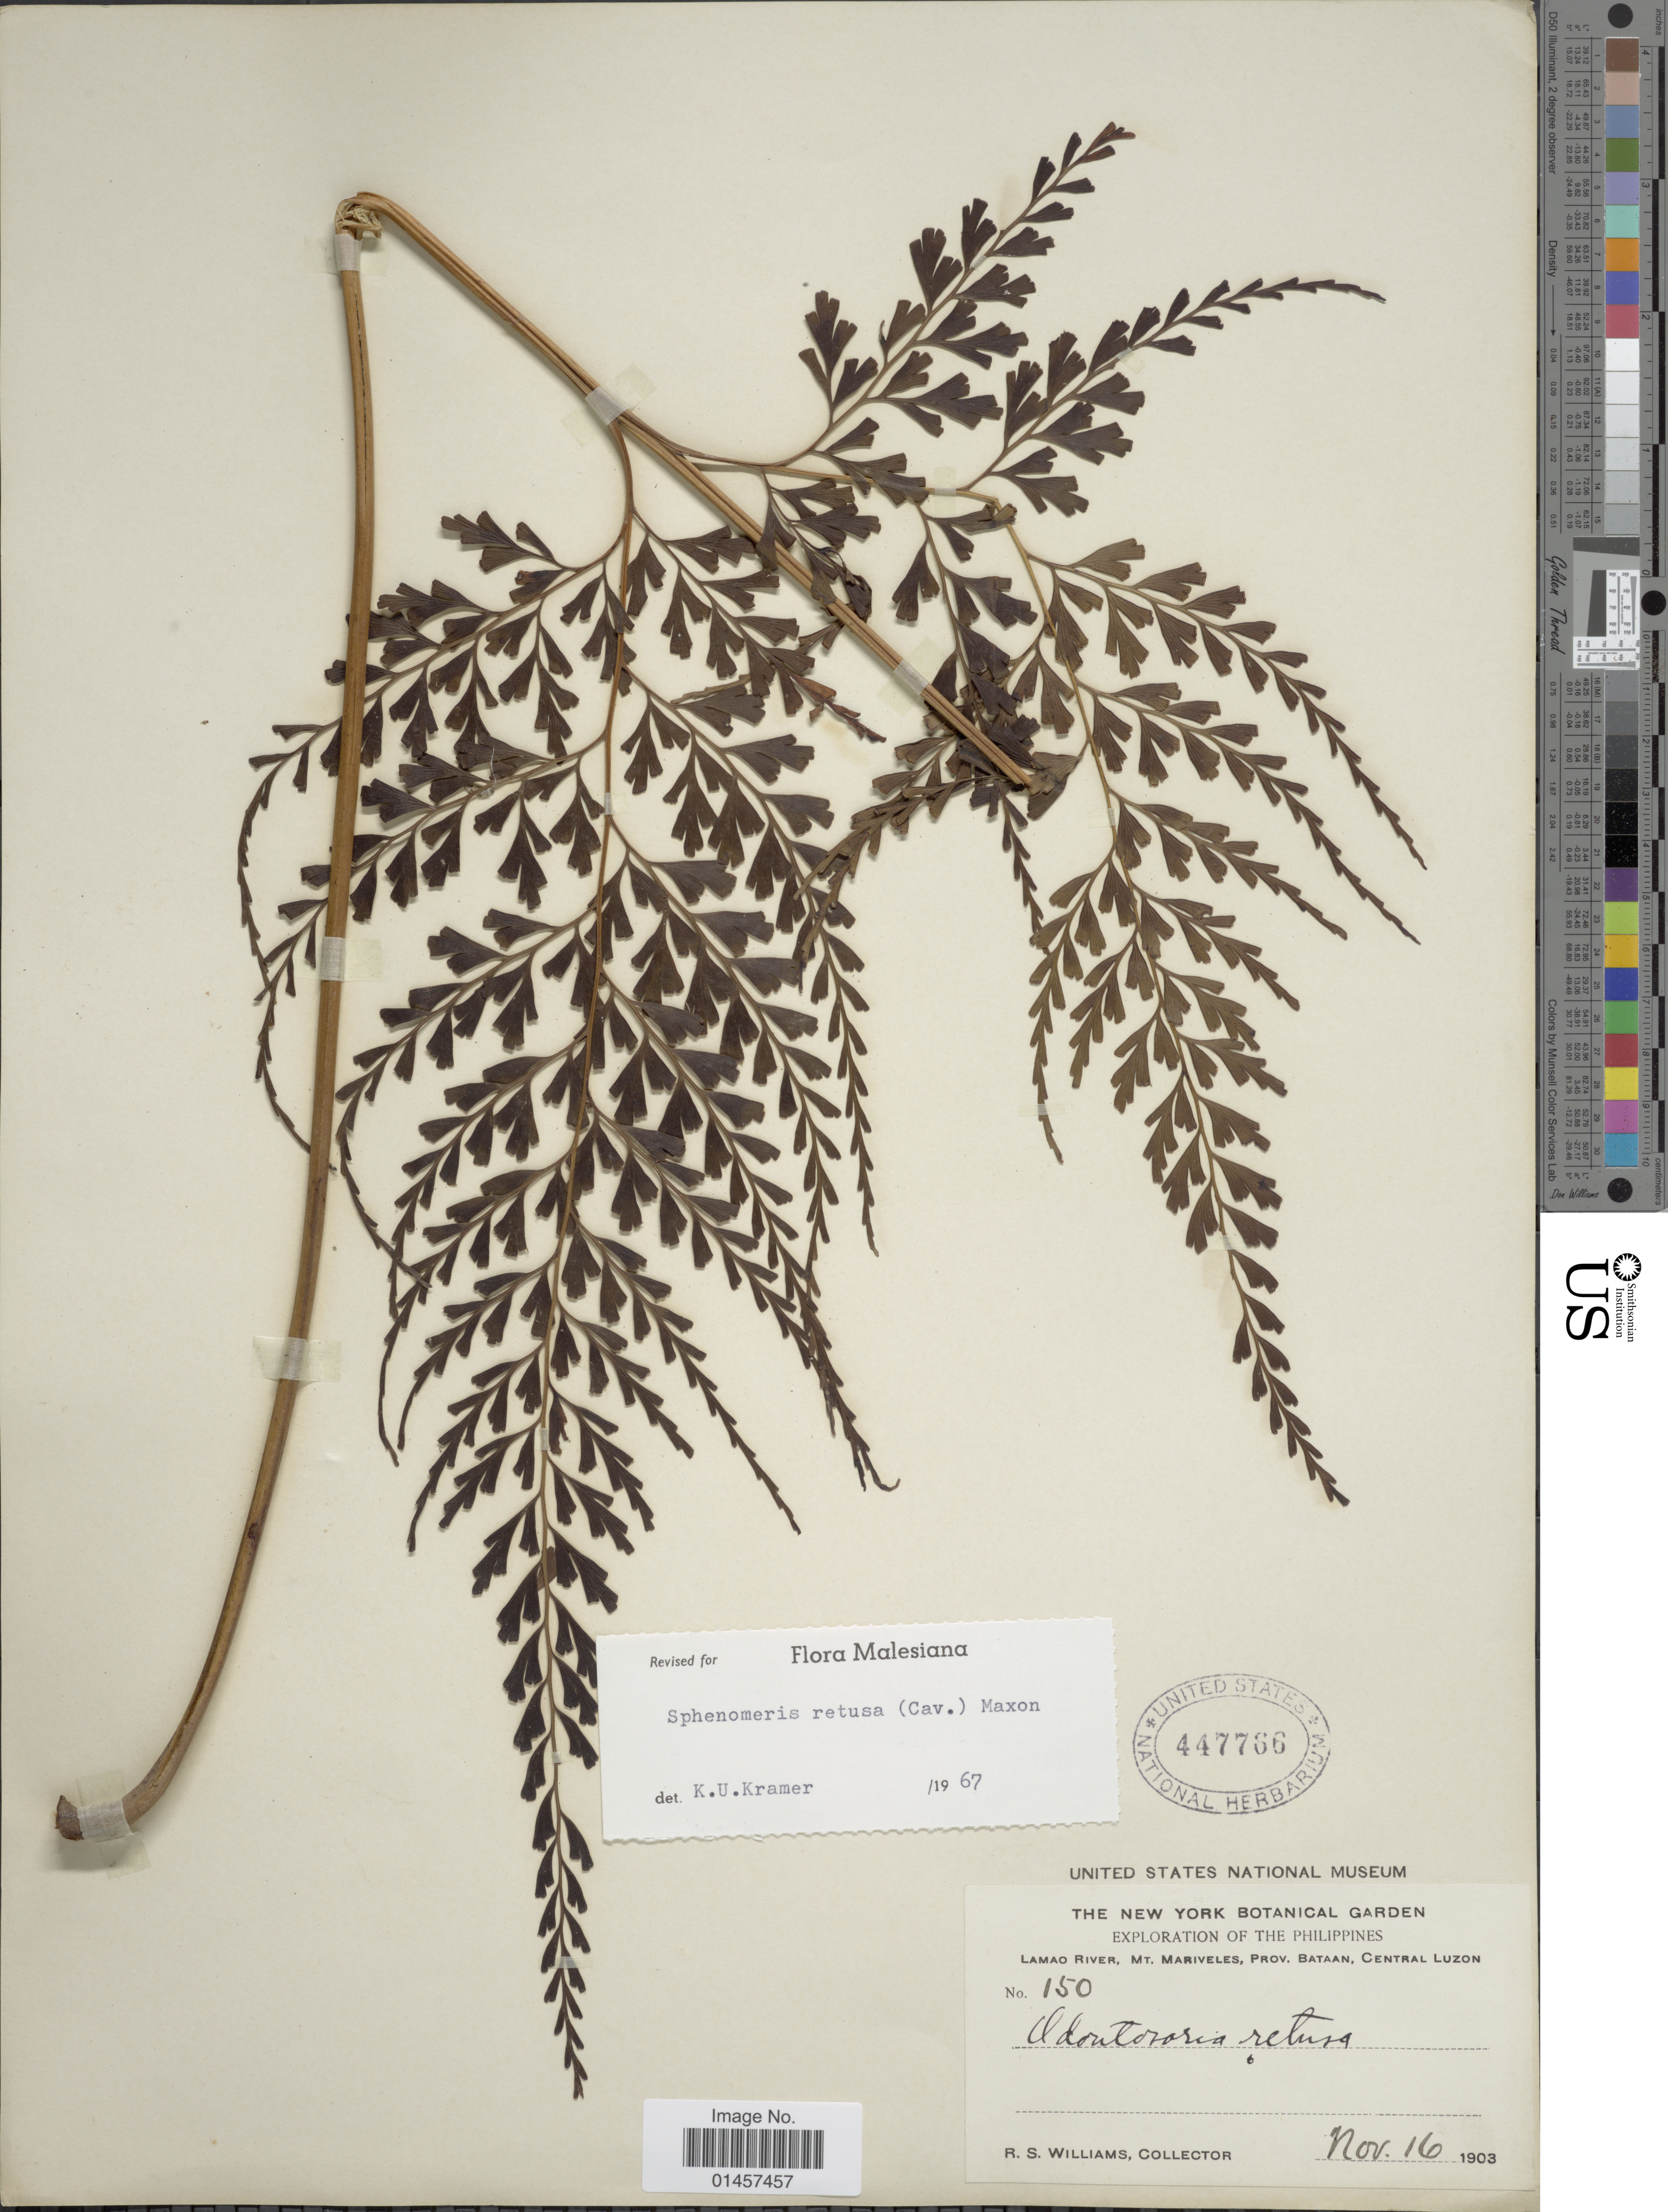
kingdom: Plantae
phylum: Tracheophyta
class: Polypodiopsida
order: Polypodiales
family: Lindsaeaceae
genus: Sphenomeris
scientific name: Sphenomeris retusa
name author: (Cav.) Maxim.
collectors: R. S. Williams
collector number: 150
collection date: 1903-11-16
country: Philippines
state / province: Cagayan Valley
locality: Lamao River mt. Mariveles, Prov. Bataan, Central Luzon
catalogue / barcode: US 447766